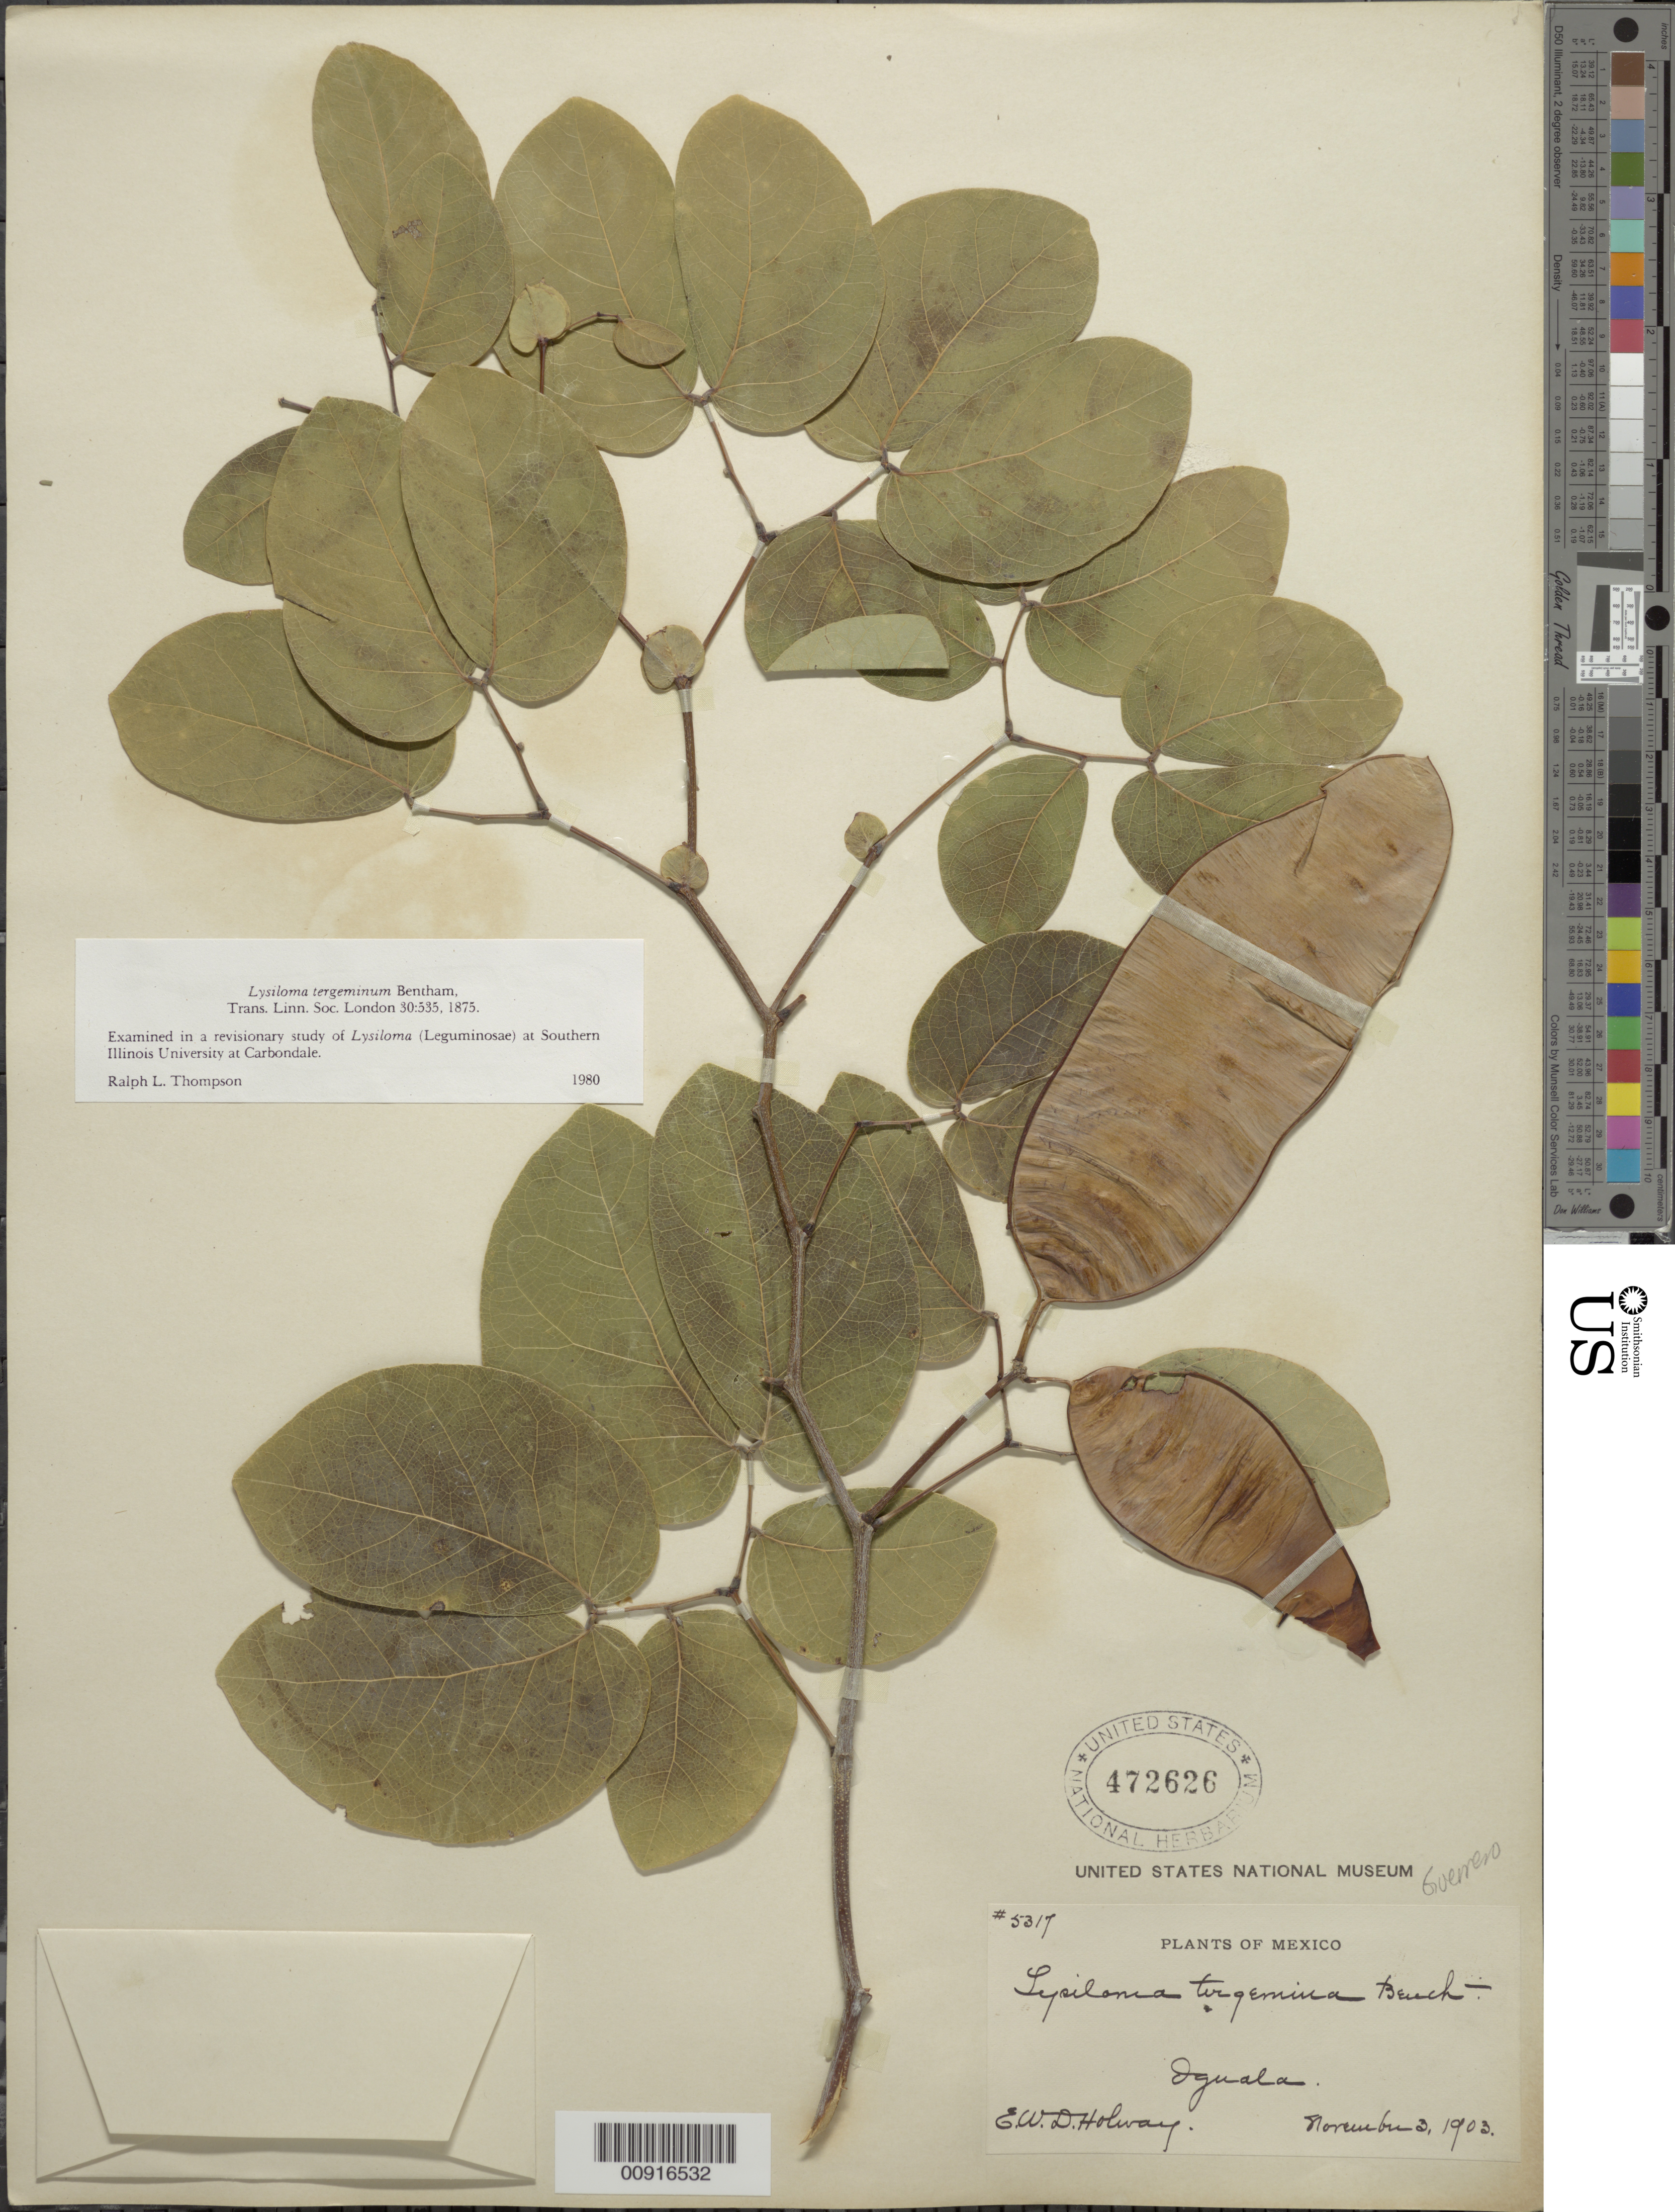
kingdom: Plantae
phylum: Tracheophyta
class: Magnoliopsida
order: Fabales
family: Fabaceae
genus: Lysiloma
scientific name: Lysiloma tergeminum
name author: Benth.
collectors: E. W. D. Holway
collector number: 5317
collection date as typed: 03 Nov 1903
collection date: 1903-11-03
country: Mexico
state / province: Guerrero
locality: Iguala.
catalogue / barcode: US 472626